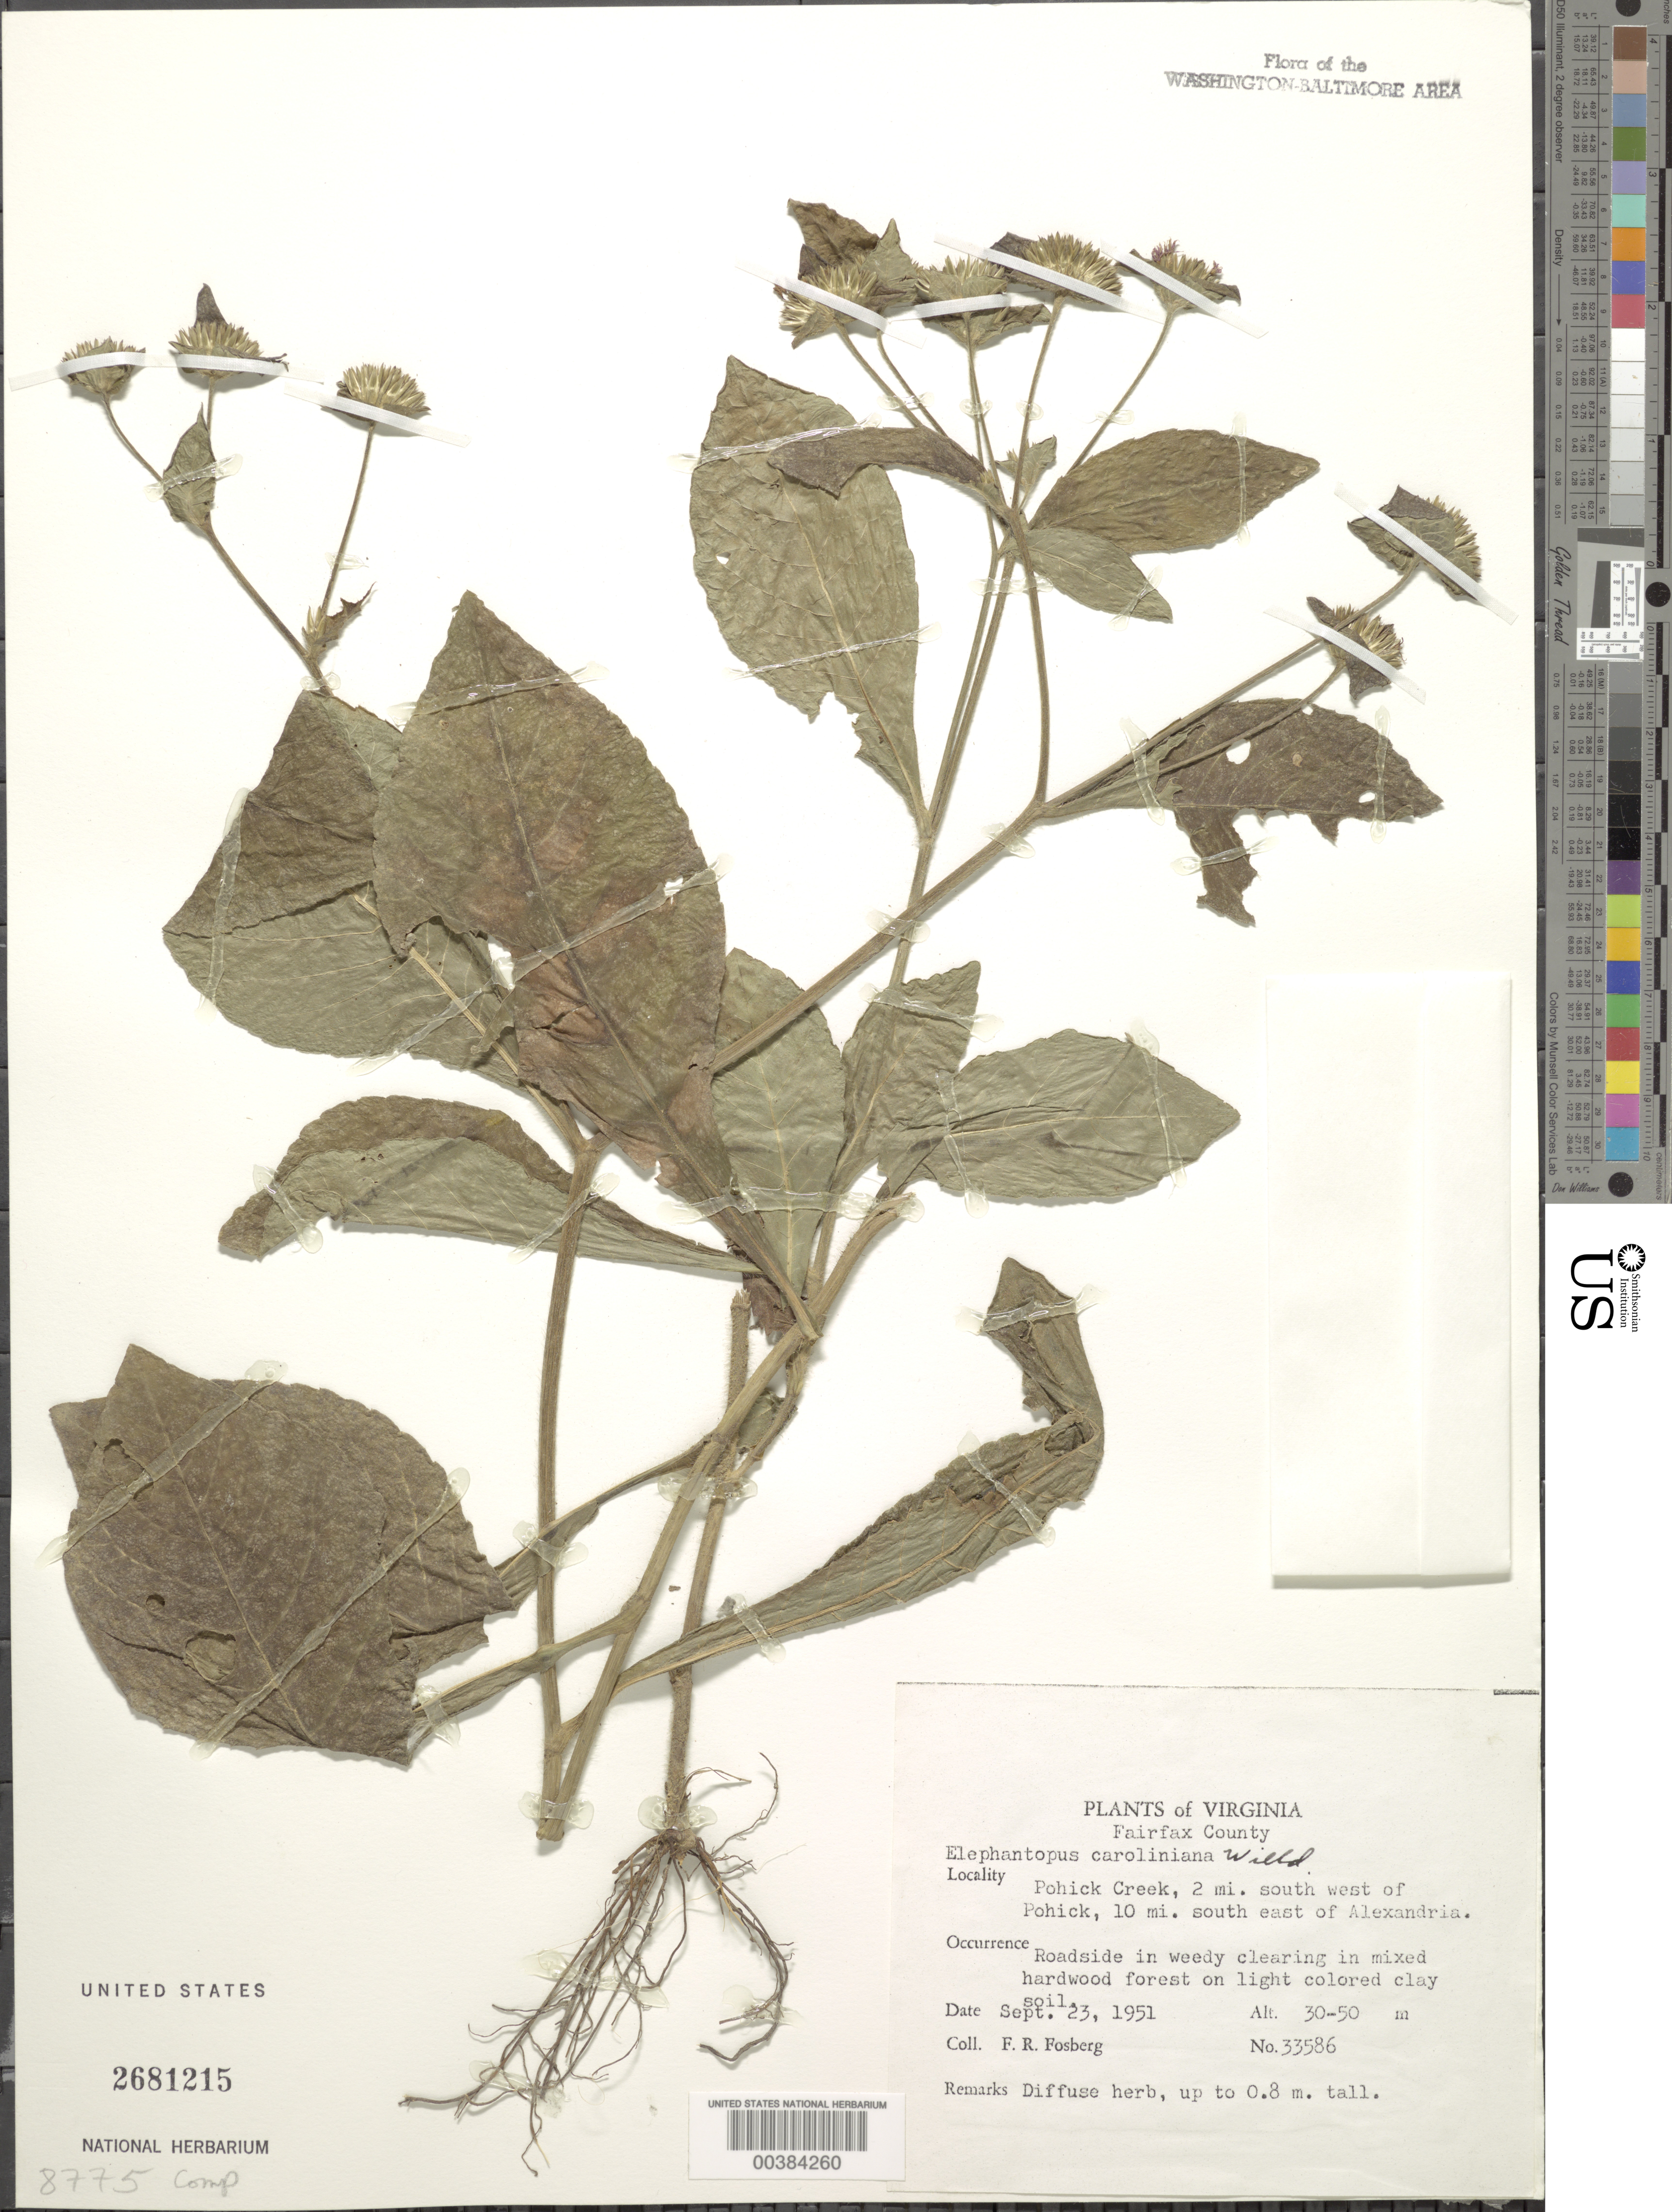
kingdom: Plantae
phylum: Tracheophyta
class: Magnoliopsida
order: Asterales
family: Asteraceae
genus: Elephantopus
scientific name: Elephantopus carolinianus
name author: Raeusch.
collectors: F. R. Fosberg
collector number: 33586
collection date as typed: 23 Sep 1951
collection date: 1951-09-23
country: United States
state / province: Virginia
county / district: Fairfax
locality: Pohick Creek, SE of Alexandria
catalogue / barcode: US 2681215